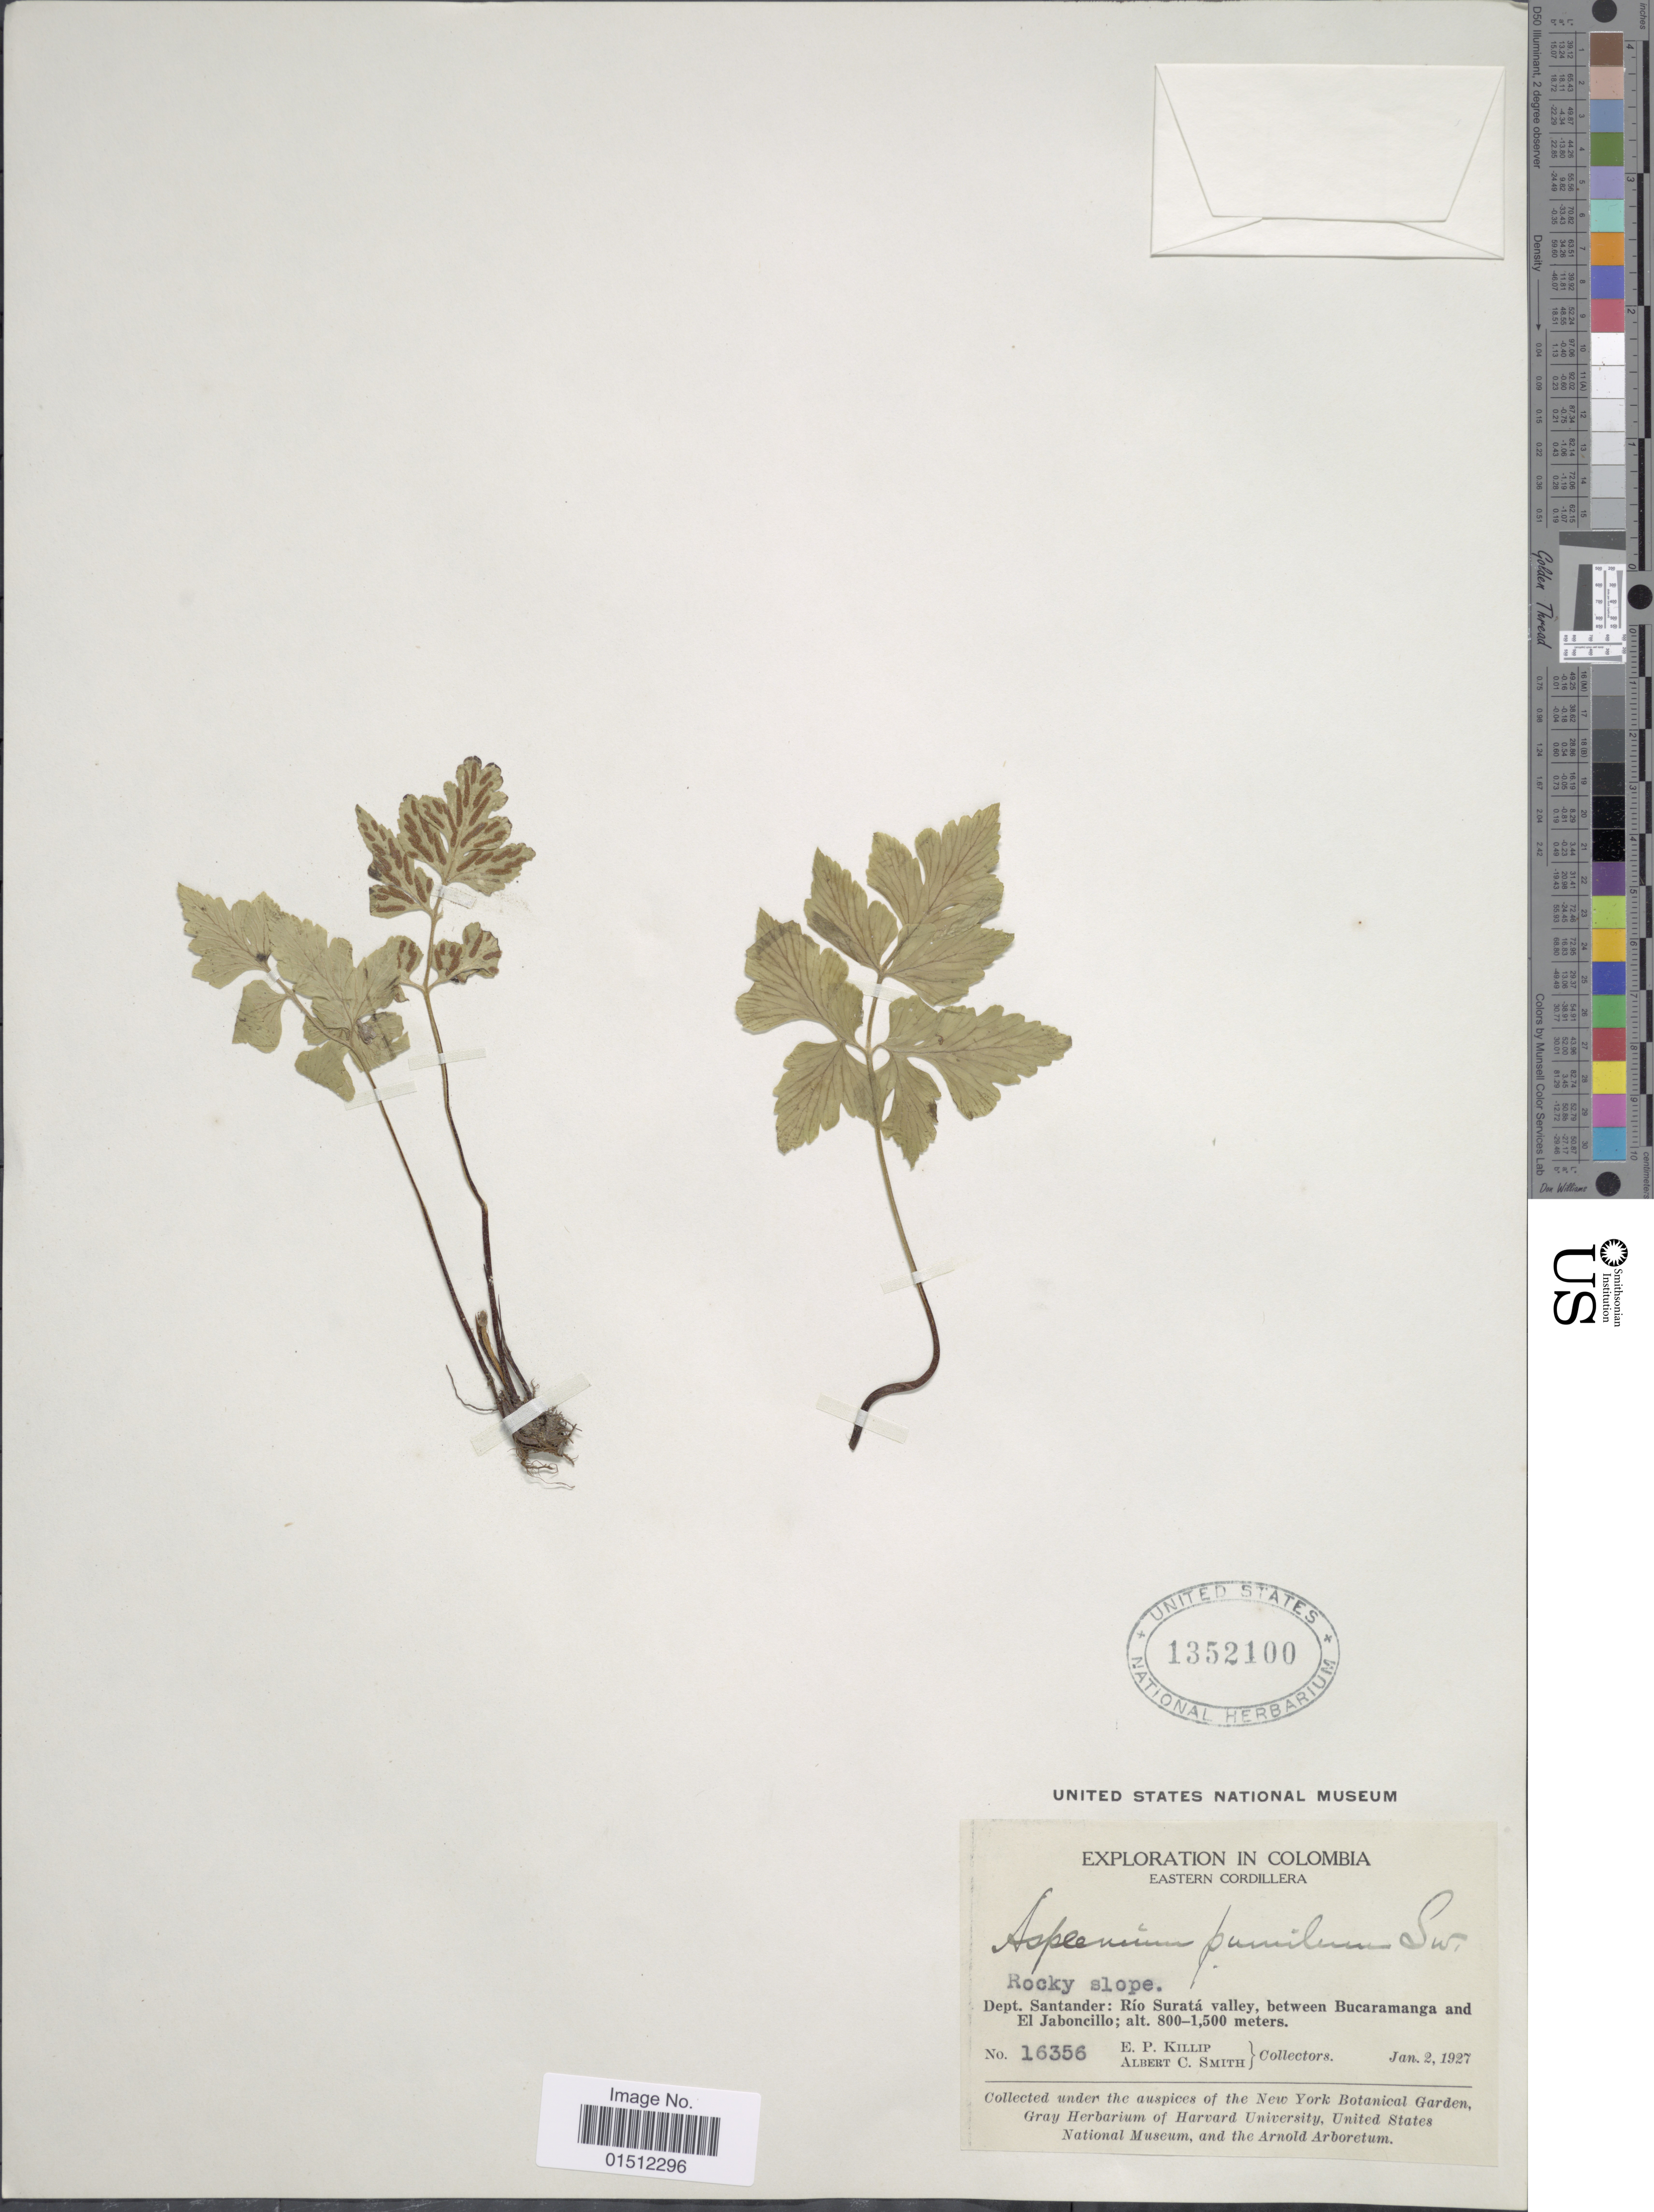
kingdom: Plantae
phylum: Tracheophyta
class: Polypodiopsida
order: Polypodiales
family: Aspleniaceae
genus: Asplenium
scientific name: Asplenium pumilum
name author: Sw.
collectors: E. P. Killip & A. C. Smith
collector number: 16356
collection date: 1927-01-02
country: Colombia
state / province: Santander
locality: Colombia, Eastern Cordillera. Dept. Santander: Rio Surata valley, between Bucaramanga and El Jaboncillo.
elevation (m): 800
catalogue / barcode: US 1352100